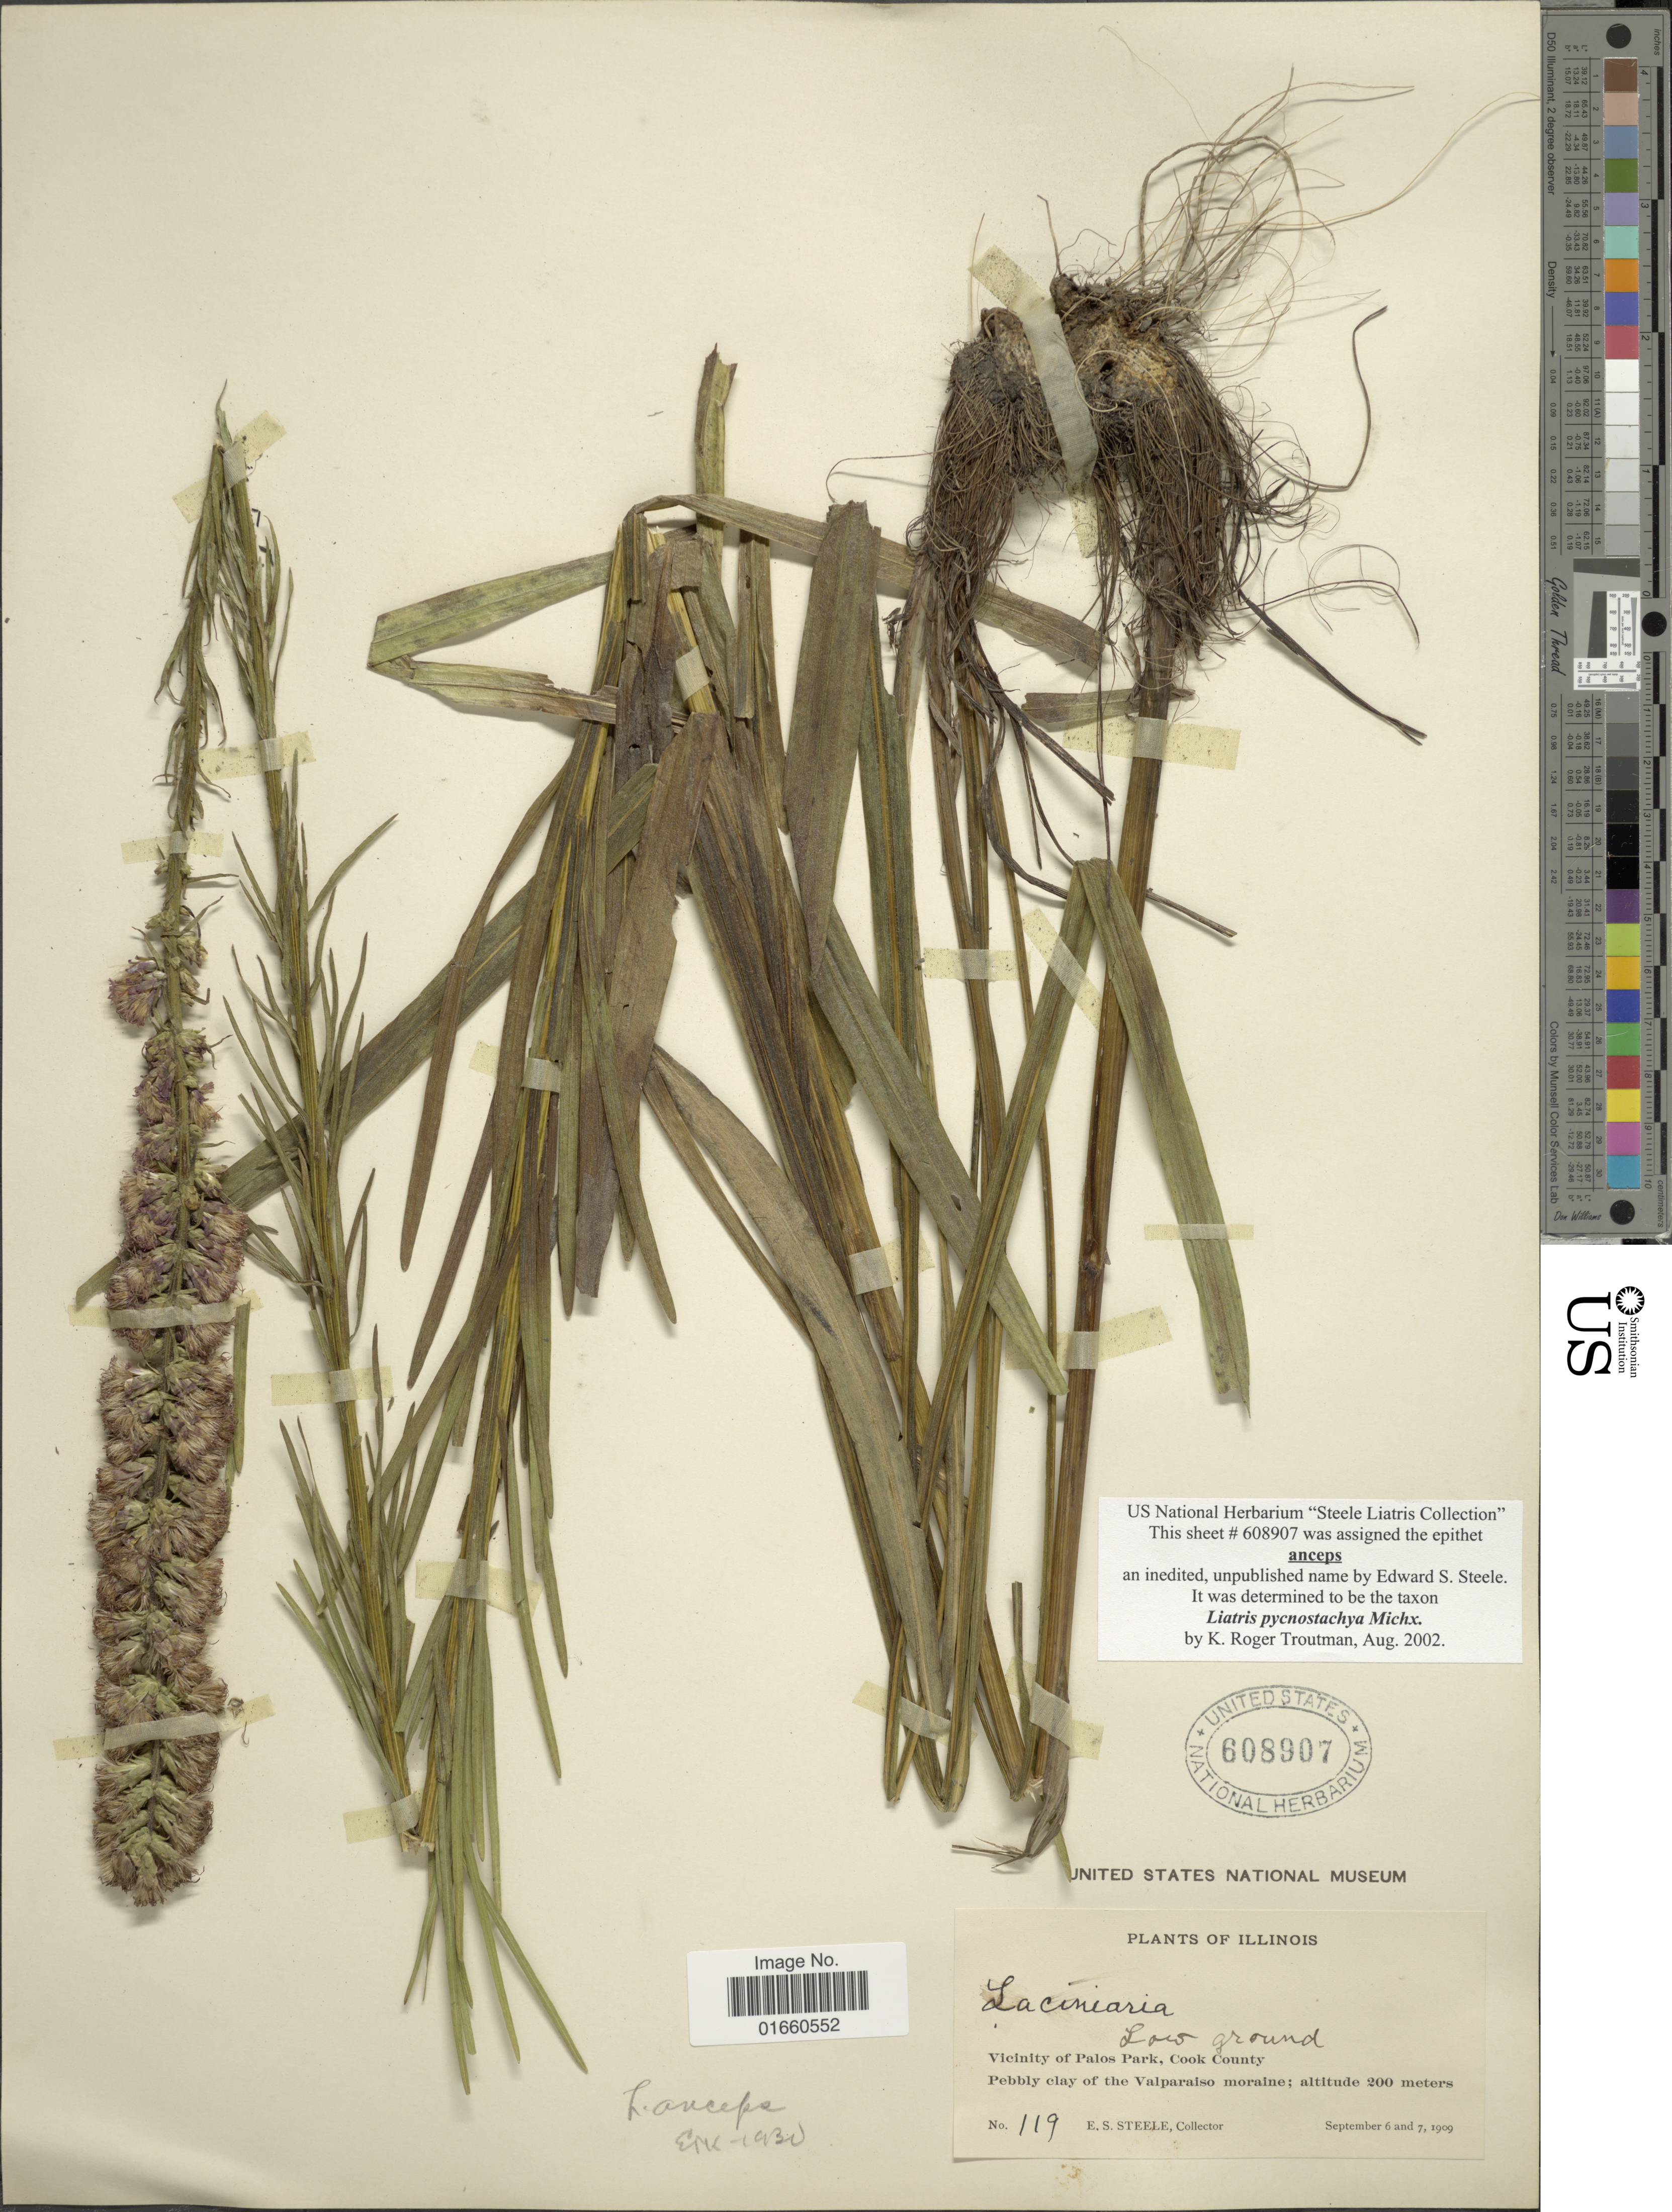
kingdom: Plantae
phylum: Tracheophyta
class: Magnoliopsida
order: Asterales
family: Asteraceae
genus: Liatris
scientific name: Liatris pycnostachya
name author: Michx.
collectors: E. Steele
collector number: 119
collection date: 1909-09-06/1909-09-07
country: United States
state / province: Illinois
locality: Vicinity of Palos Park, Cook County, Pebbly clay of the Valparaiso moraine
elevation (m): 200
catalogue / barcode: US 608907